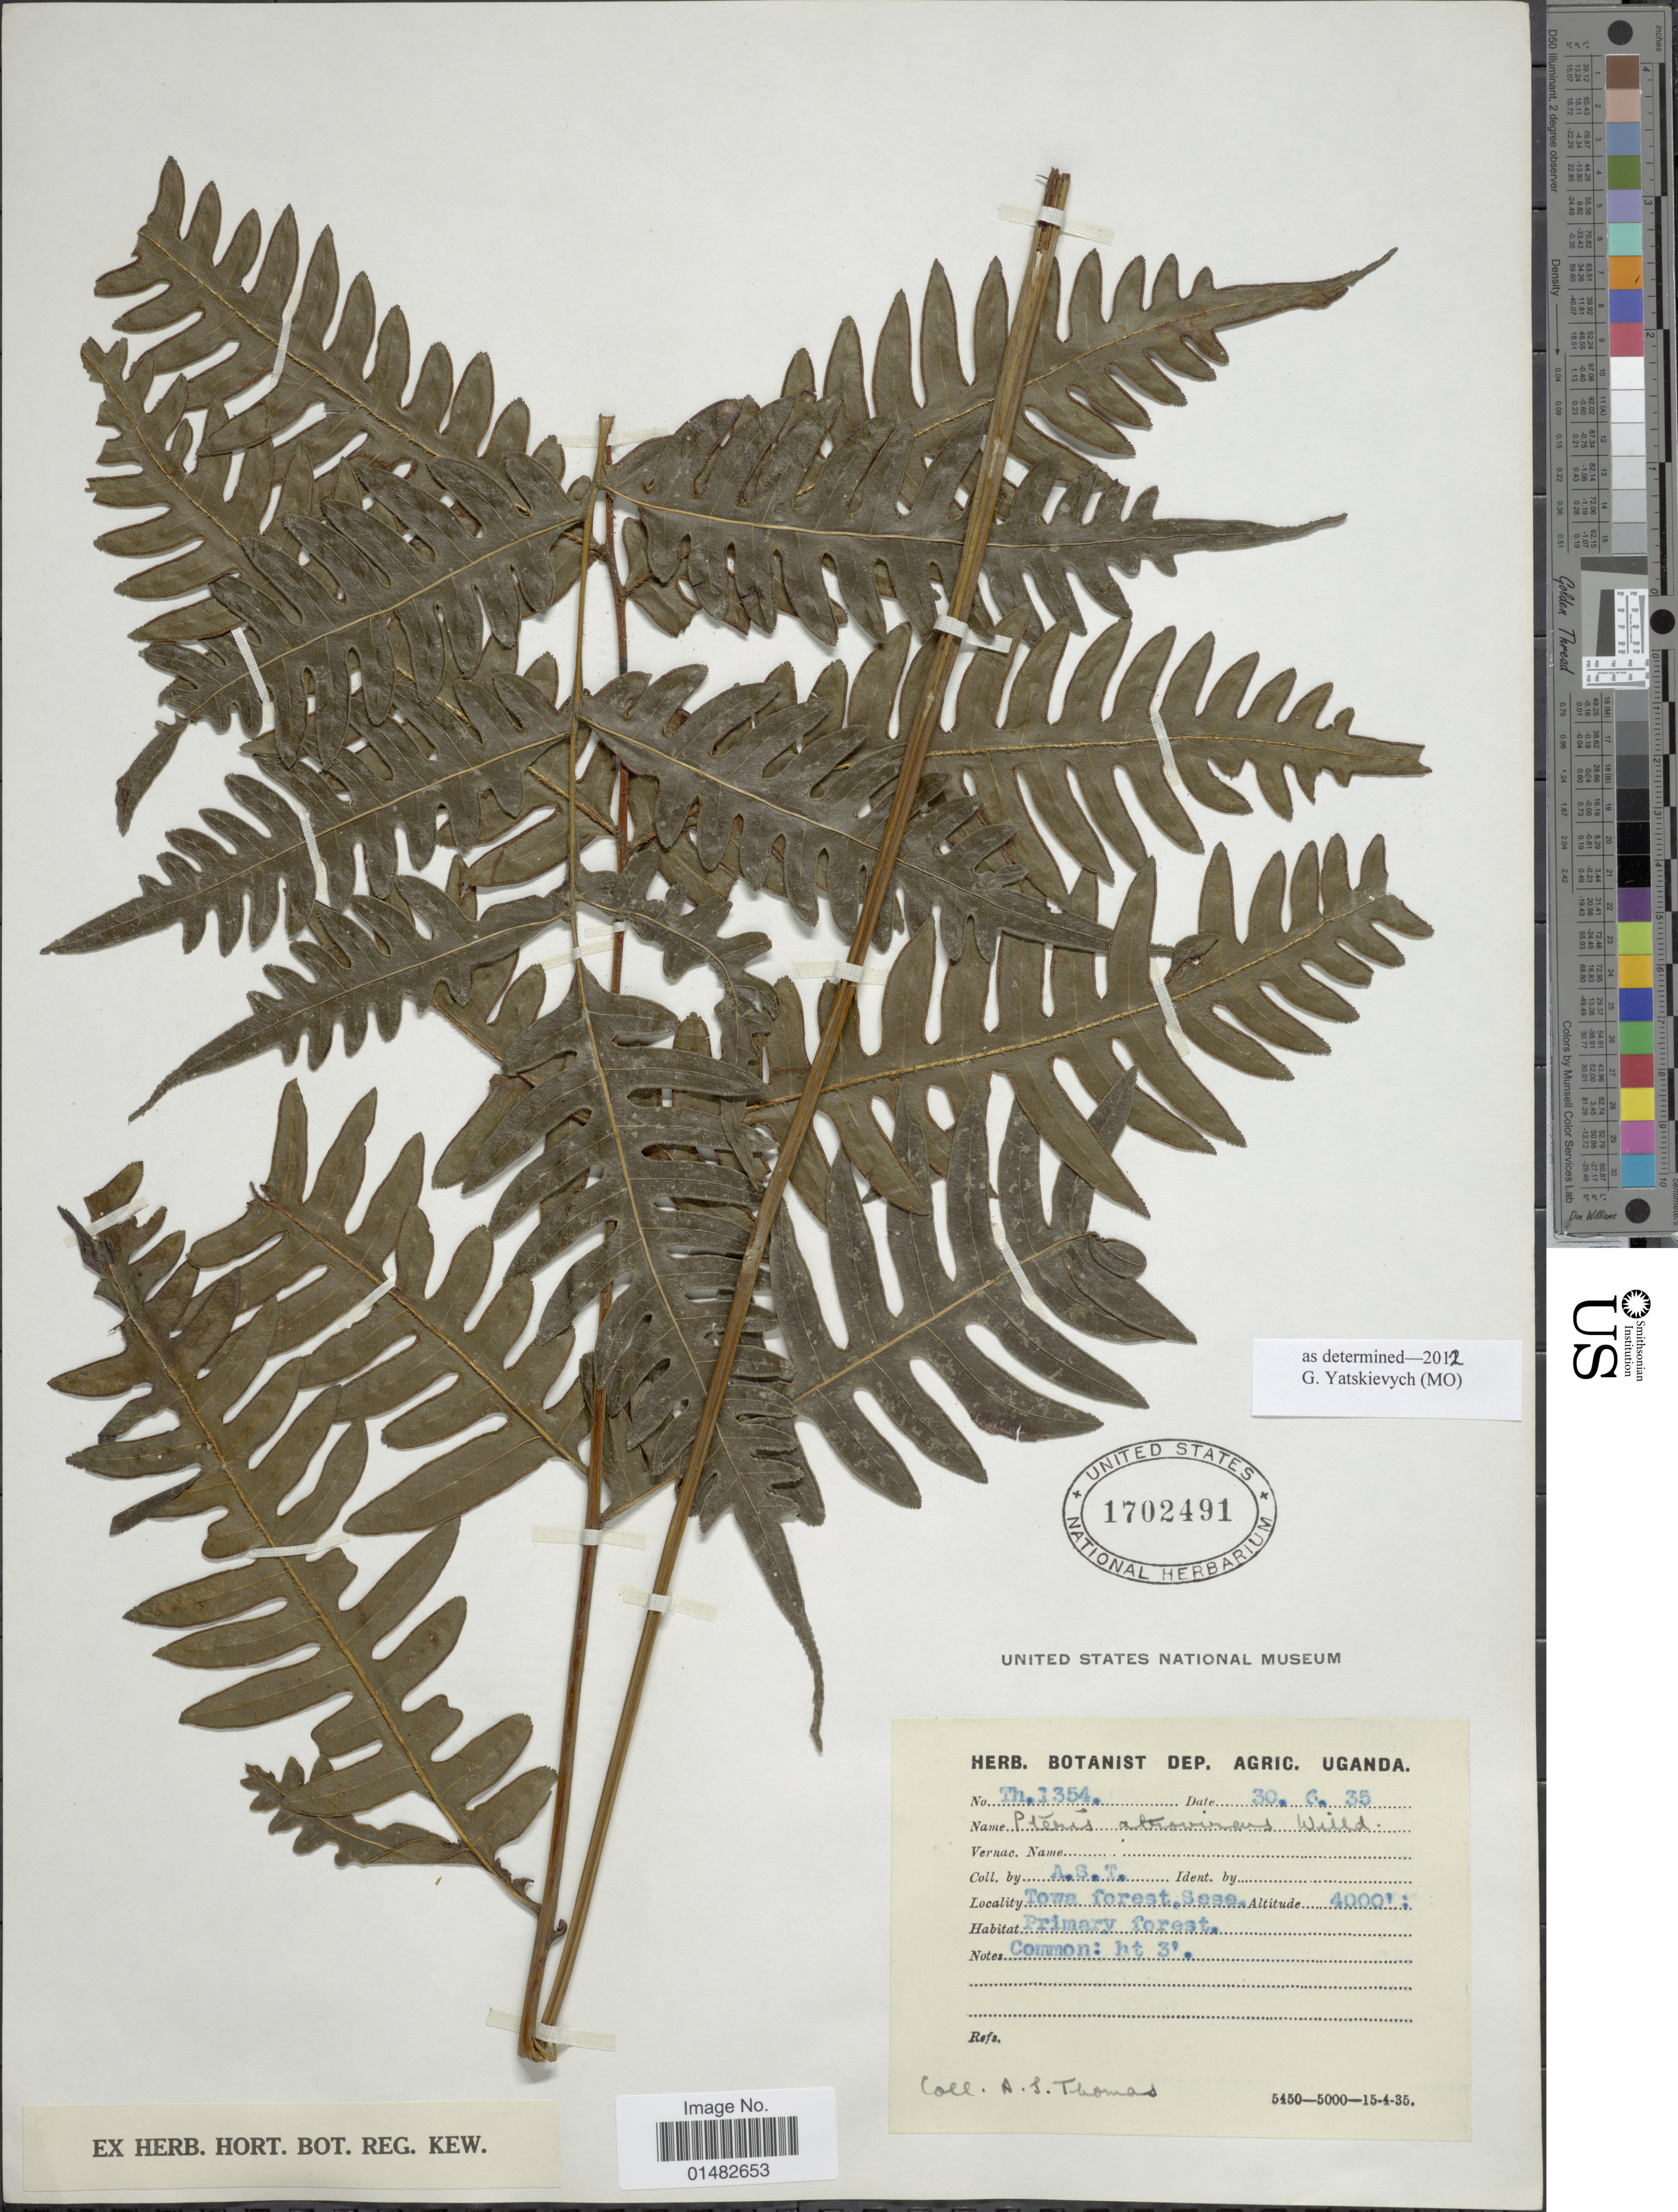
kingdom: Plantae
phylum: Tracheophyta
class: Polypodiopsida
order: Polypodiales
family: Pteridaceae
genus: Pteris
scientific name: Pteris atrovirens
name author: Willd.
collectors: A. Thomas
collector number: Th 1354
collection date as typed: Transcribed d/m/y: 30/6/35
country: Uganda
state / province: Central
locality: Towa forest, Sese.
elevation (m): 1219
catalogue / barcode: US 1702491